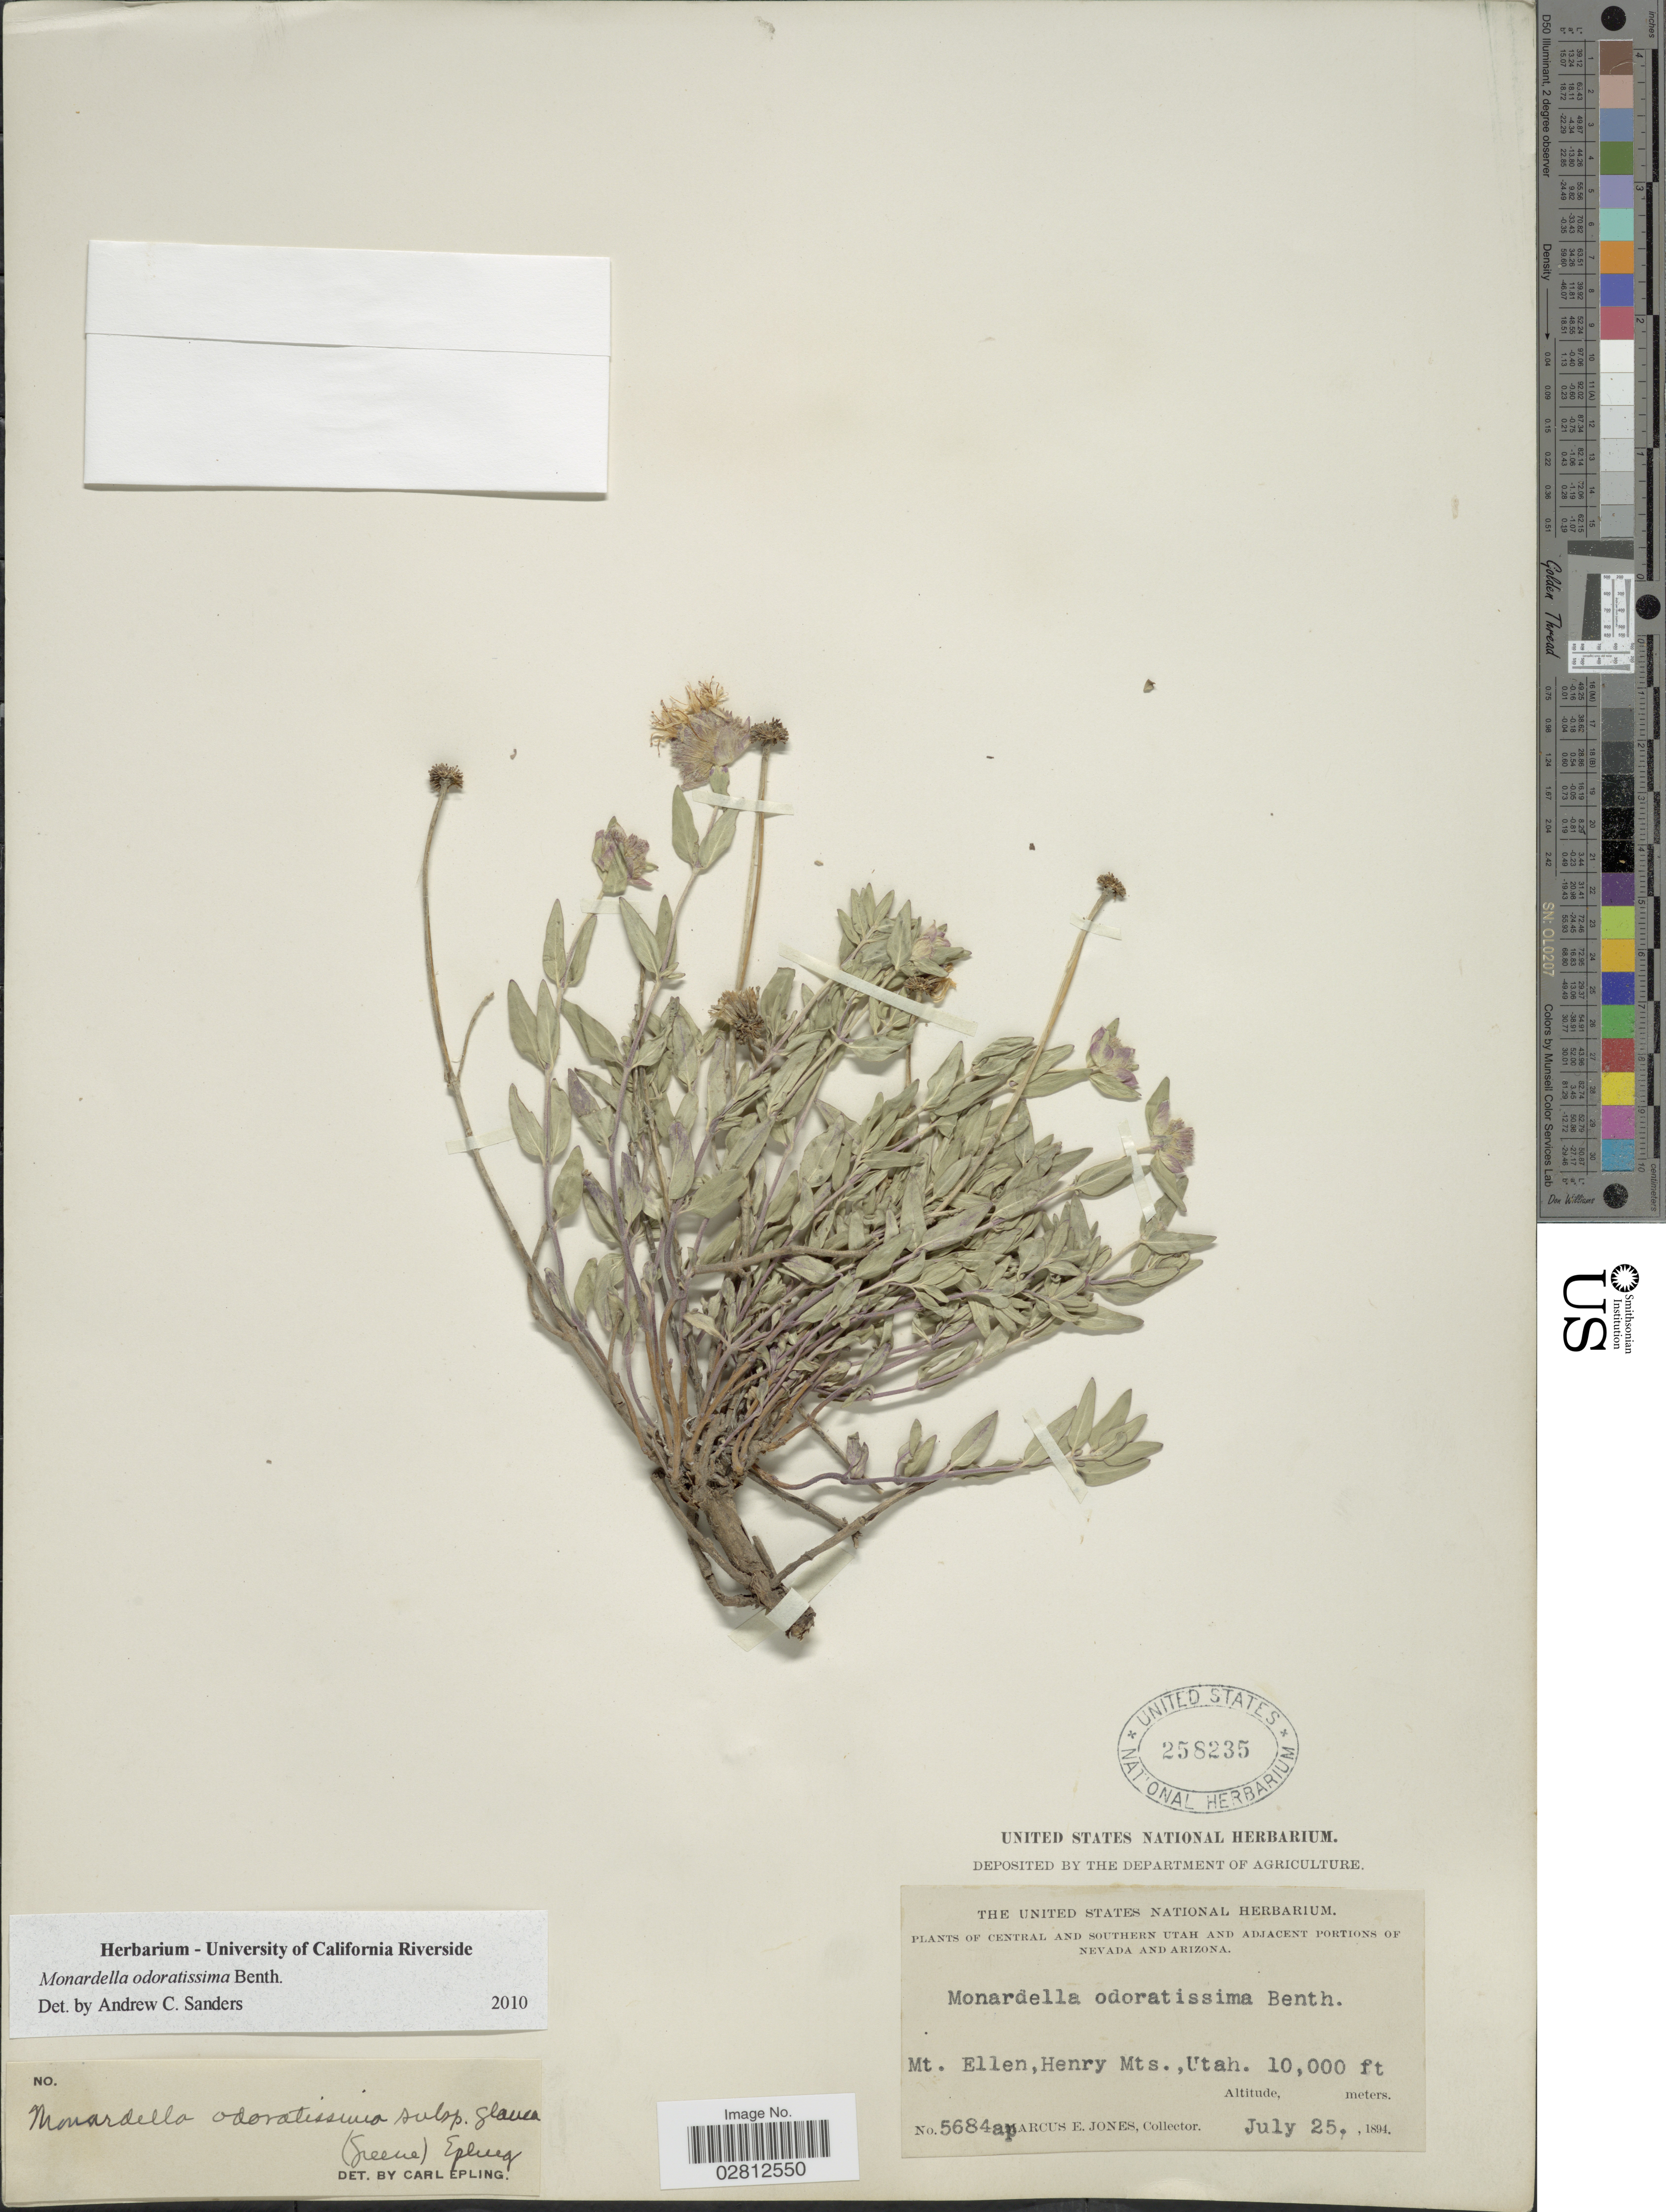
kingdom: Plantae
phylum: Tracheophyta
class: Magnoliopsida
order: Lamiales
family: Lamiaceae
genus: Monardella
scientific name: Monardella odoratissima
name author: Benth.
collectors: M. E. Jones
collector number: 5684ap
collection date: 1894-07-25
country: United States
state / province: Utah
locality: Central and Southern Utah, Mt. Ellen, Henry Mts.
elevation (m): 3048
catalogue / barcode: US 258235